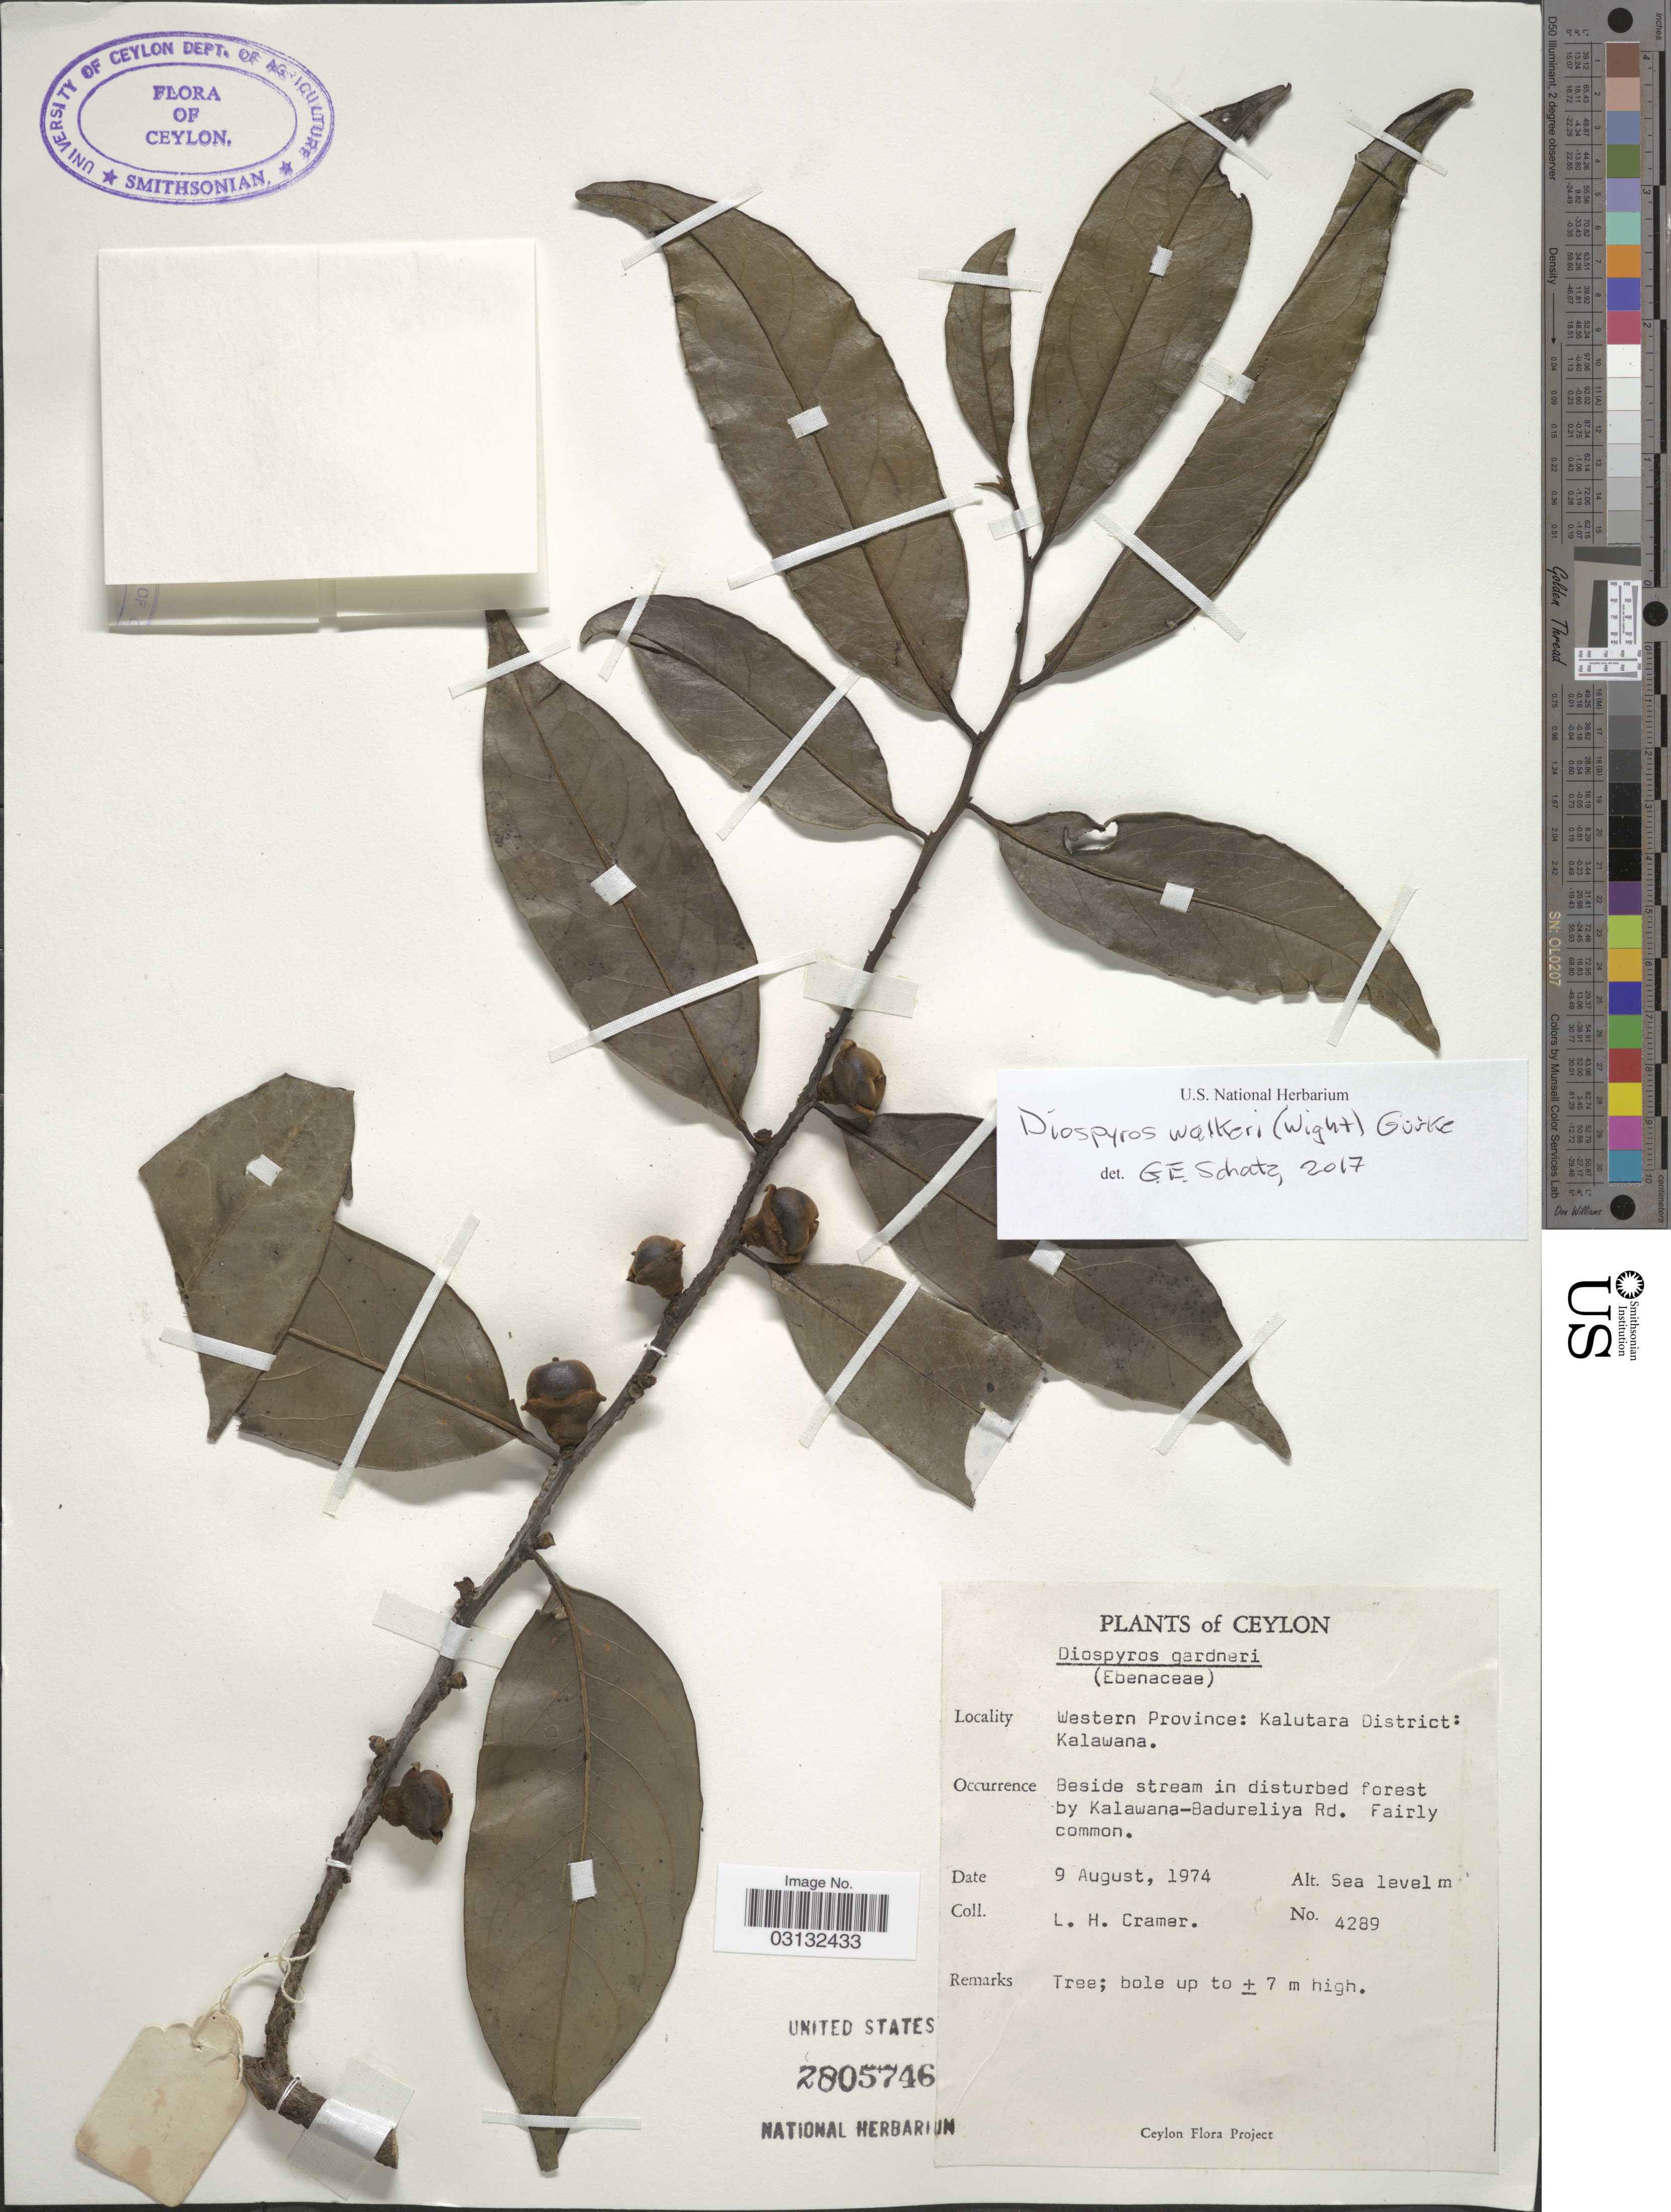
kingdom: Plantae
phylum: Tracheophyta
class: Magnoliopsida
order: Ericales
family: Ebenaceae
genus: Diospyros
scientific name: Diospyros walkeri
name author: (Wight) Gürke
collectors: L. H. Cramer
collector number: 4289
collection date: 1974-08-09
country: Sri Lanka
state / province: Western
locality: Ceylon. Kalutara District: Kalawan. By Kalawana-Badureliya Rd.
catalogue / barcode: US 2805746